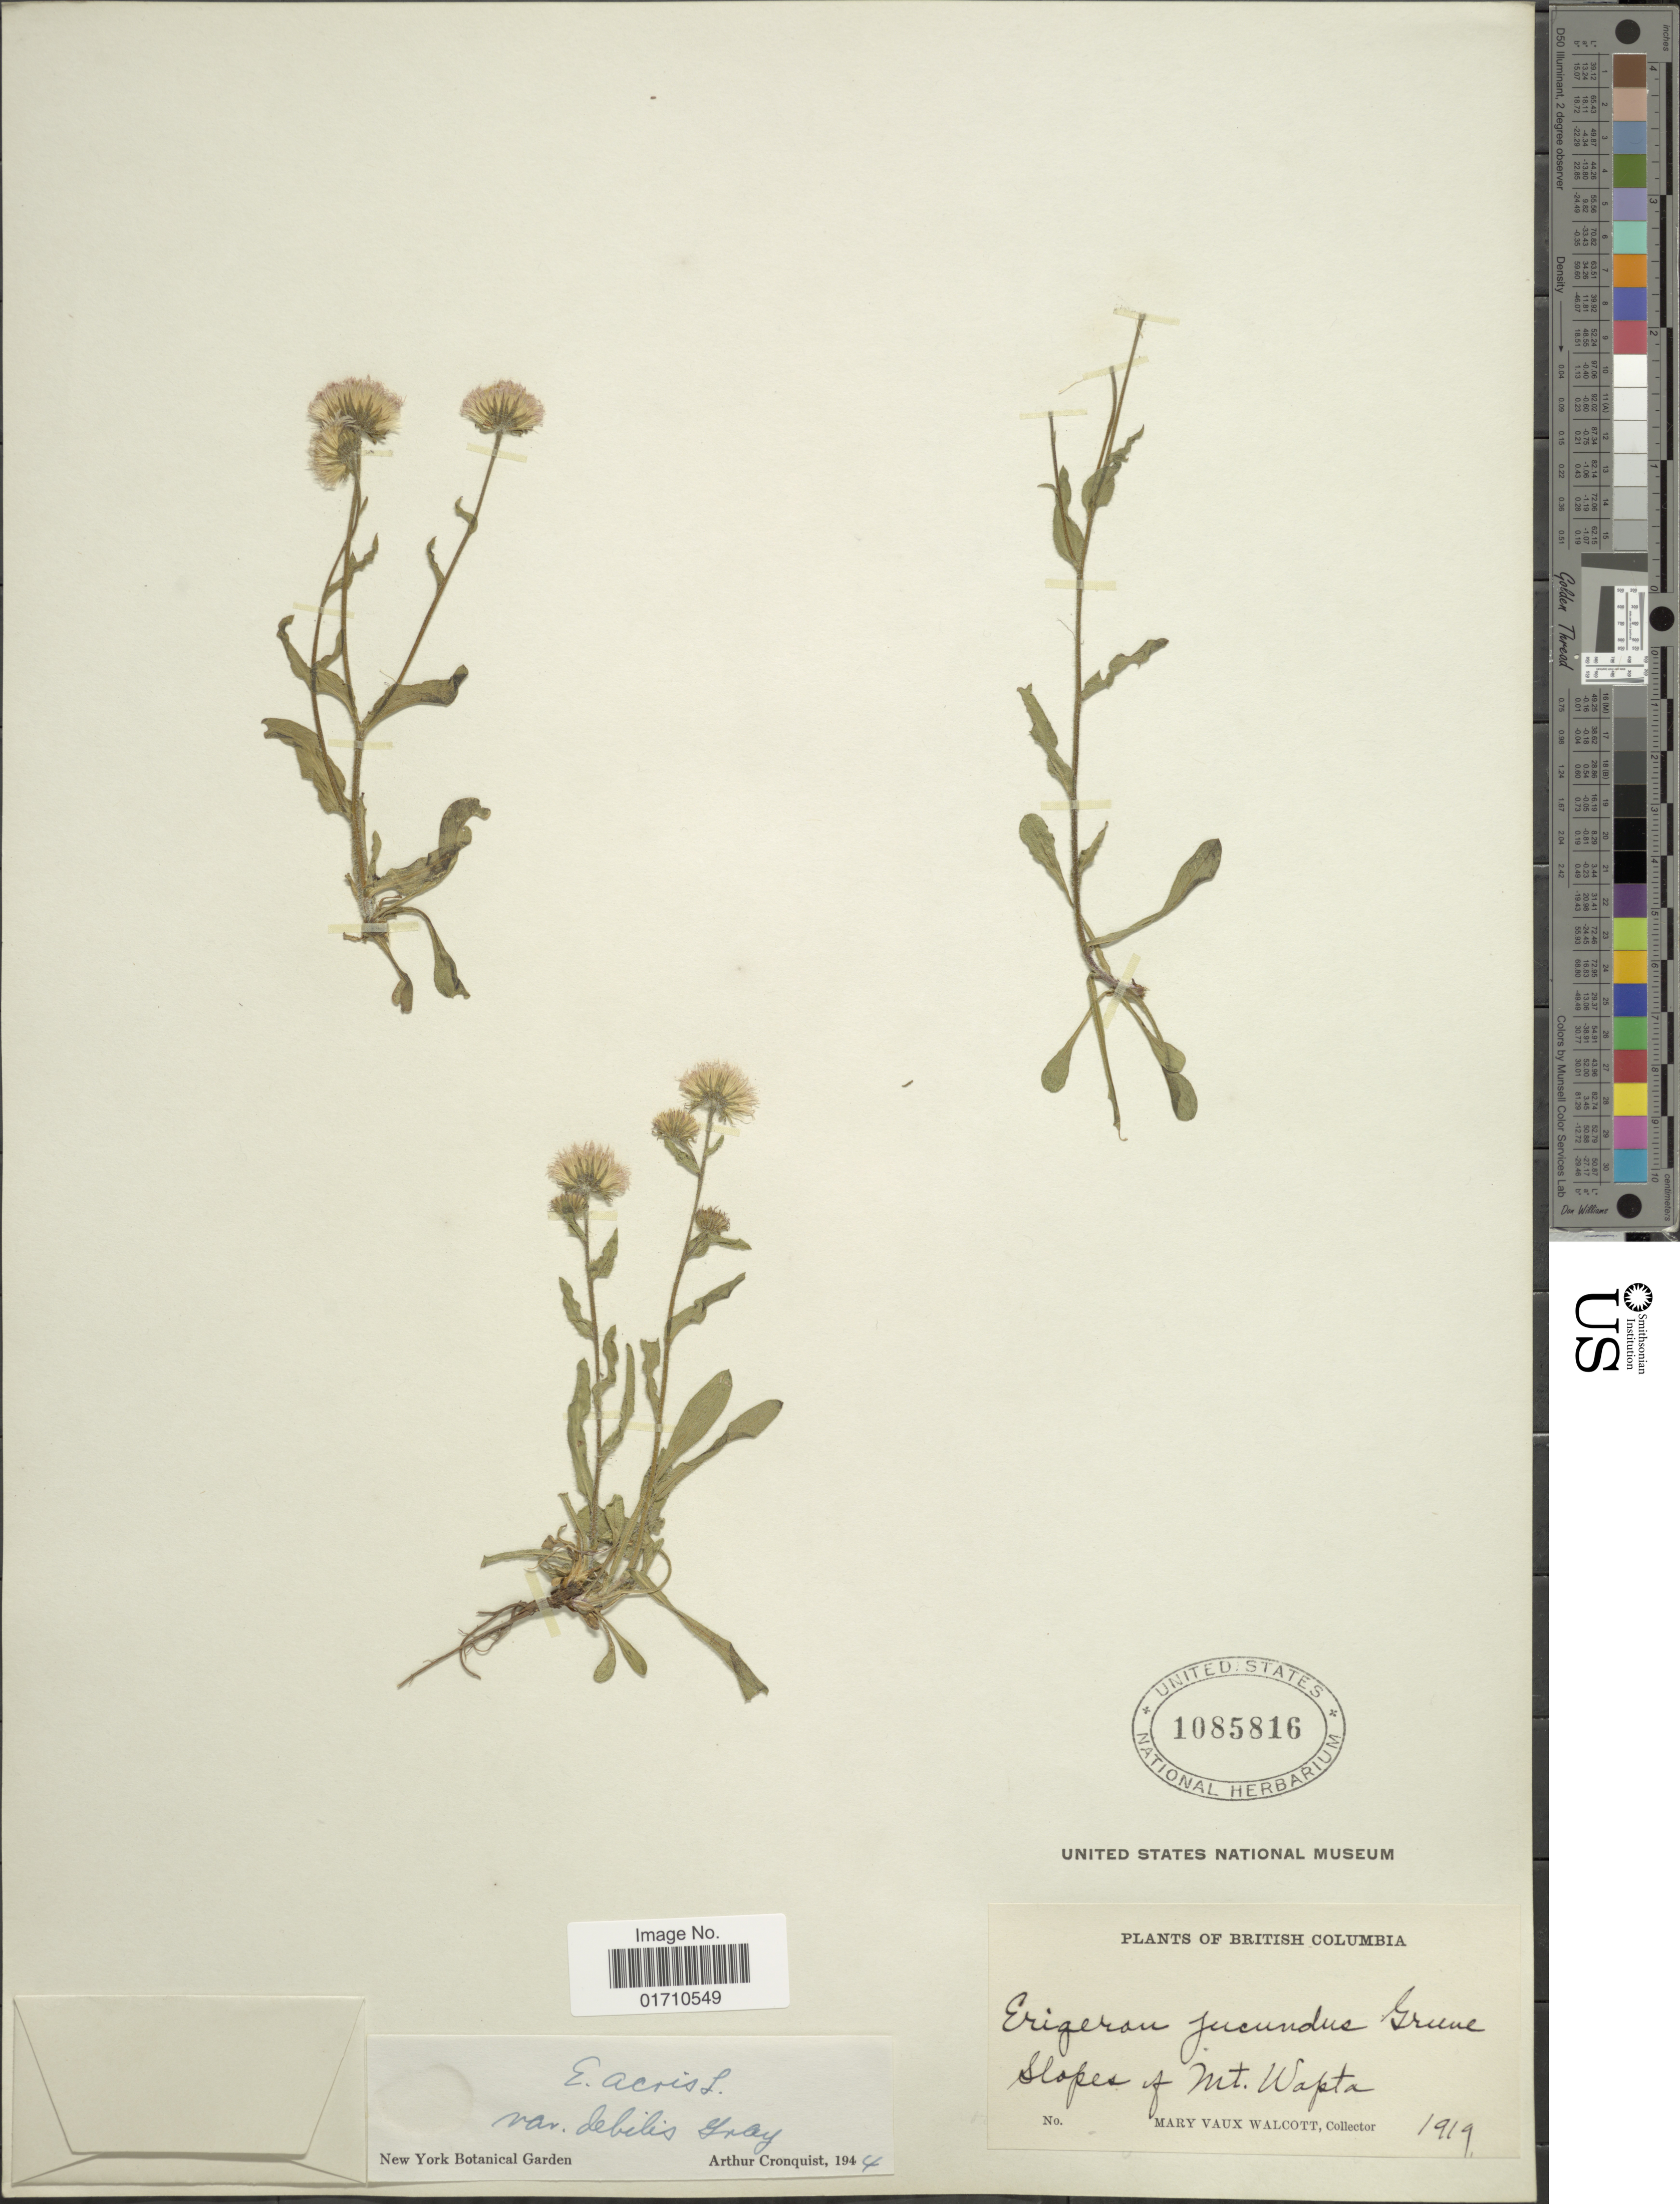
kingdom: Plantae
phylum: Tracheophyta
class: Magnoliopsida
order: Asterales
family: Asteraceae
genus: Erigeron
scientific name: Erigeron acris var. debilis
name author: A. Gray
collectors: M. Walcott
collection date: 1919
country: Canada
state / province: British Columbia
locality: Slopes of Mt Wapta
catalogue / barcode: US 1085816